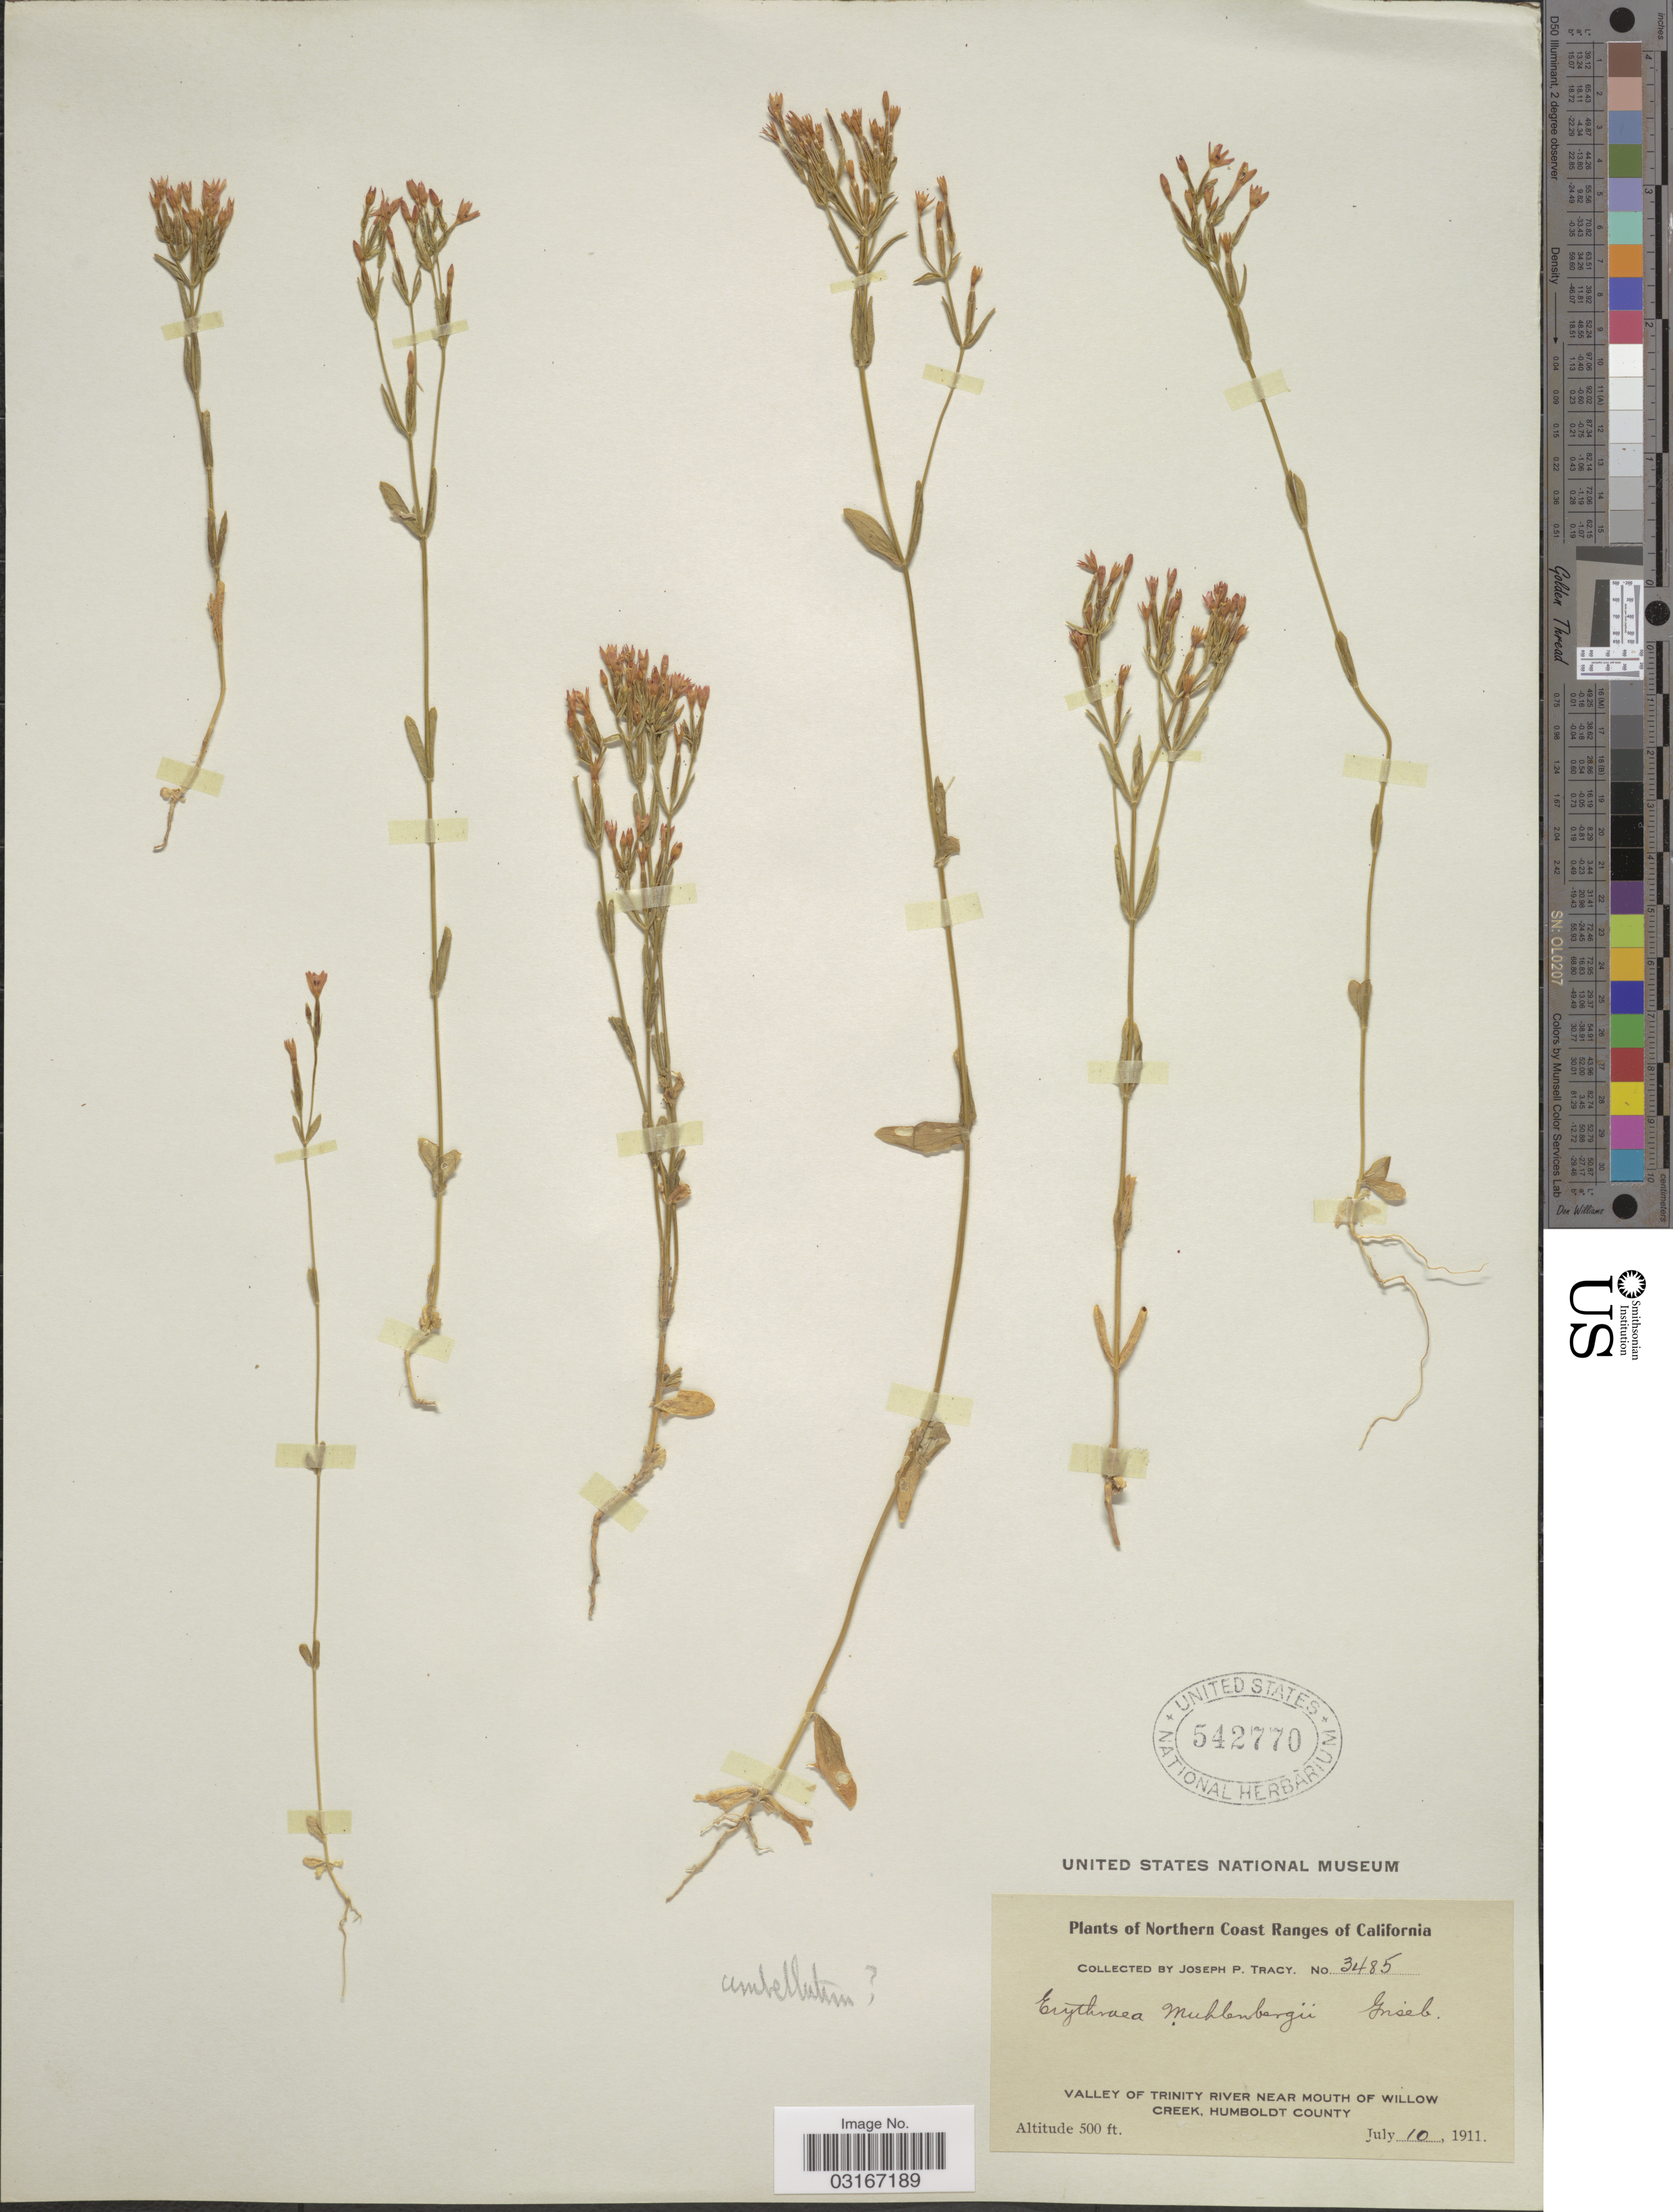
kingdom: Plantae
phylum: Tracheophyta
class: Magnoliopsida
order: Gentianales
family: Gentianaceae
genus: Centaurium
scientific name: Centaurium spicatum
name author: (L.) Fritsch ex Janch.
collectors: J. Tracy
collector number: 3485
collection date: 1911-07-10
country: United States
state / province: California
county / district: Humboldt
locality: Northern Coast Ranges of California. Valley of Trinity River near Mouth of Willow Creek, Humbodt County.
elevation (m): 152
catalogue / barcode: US 542770